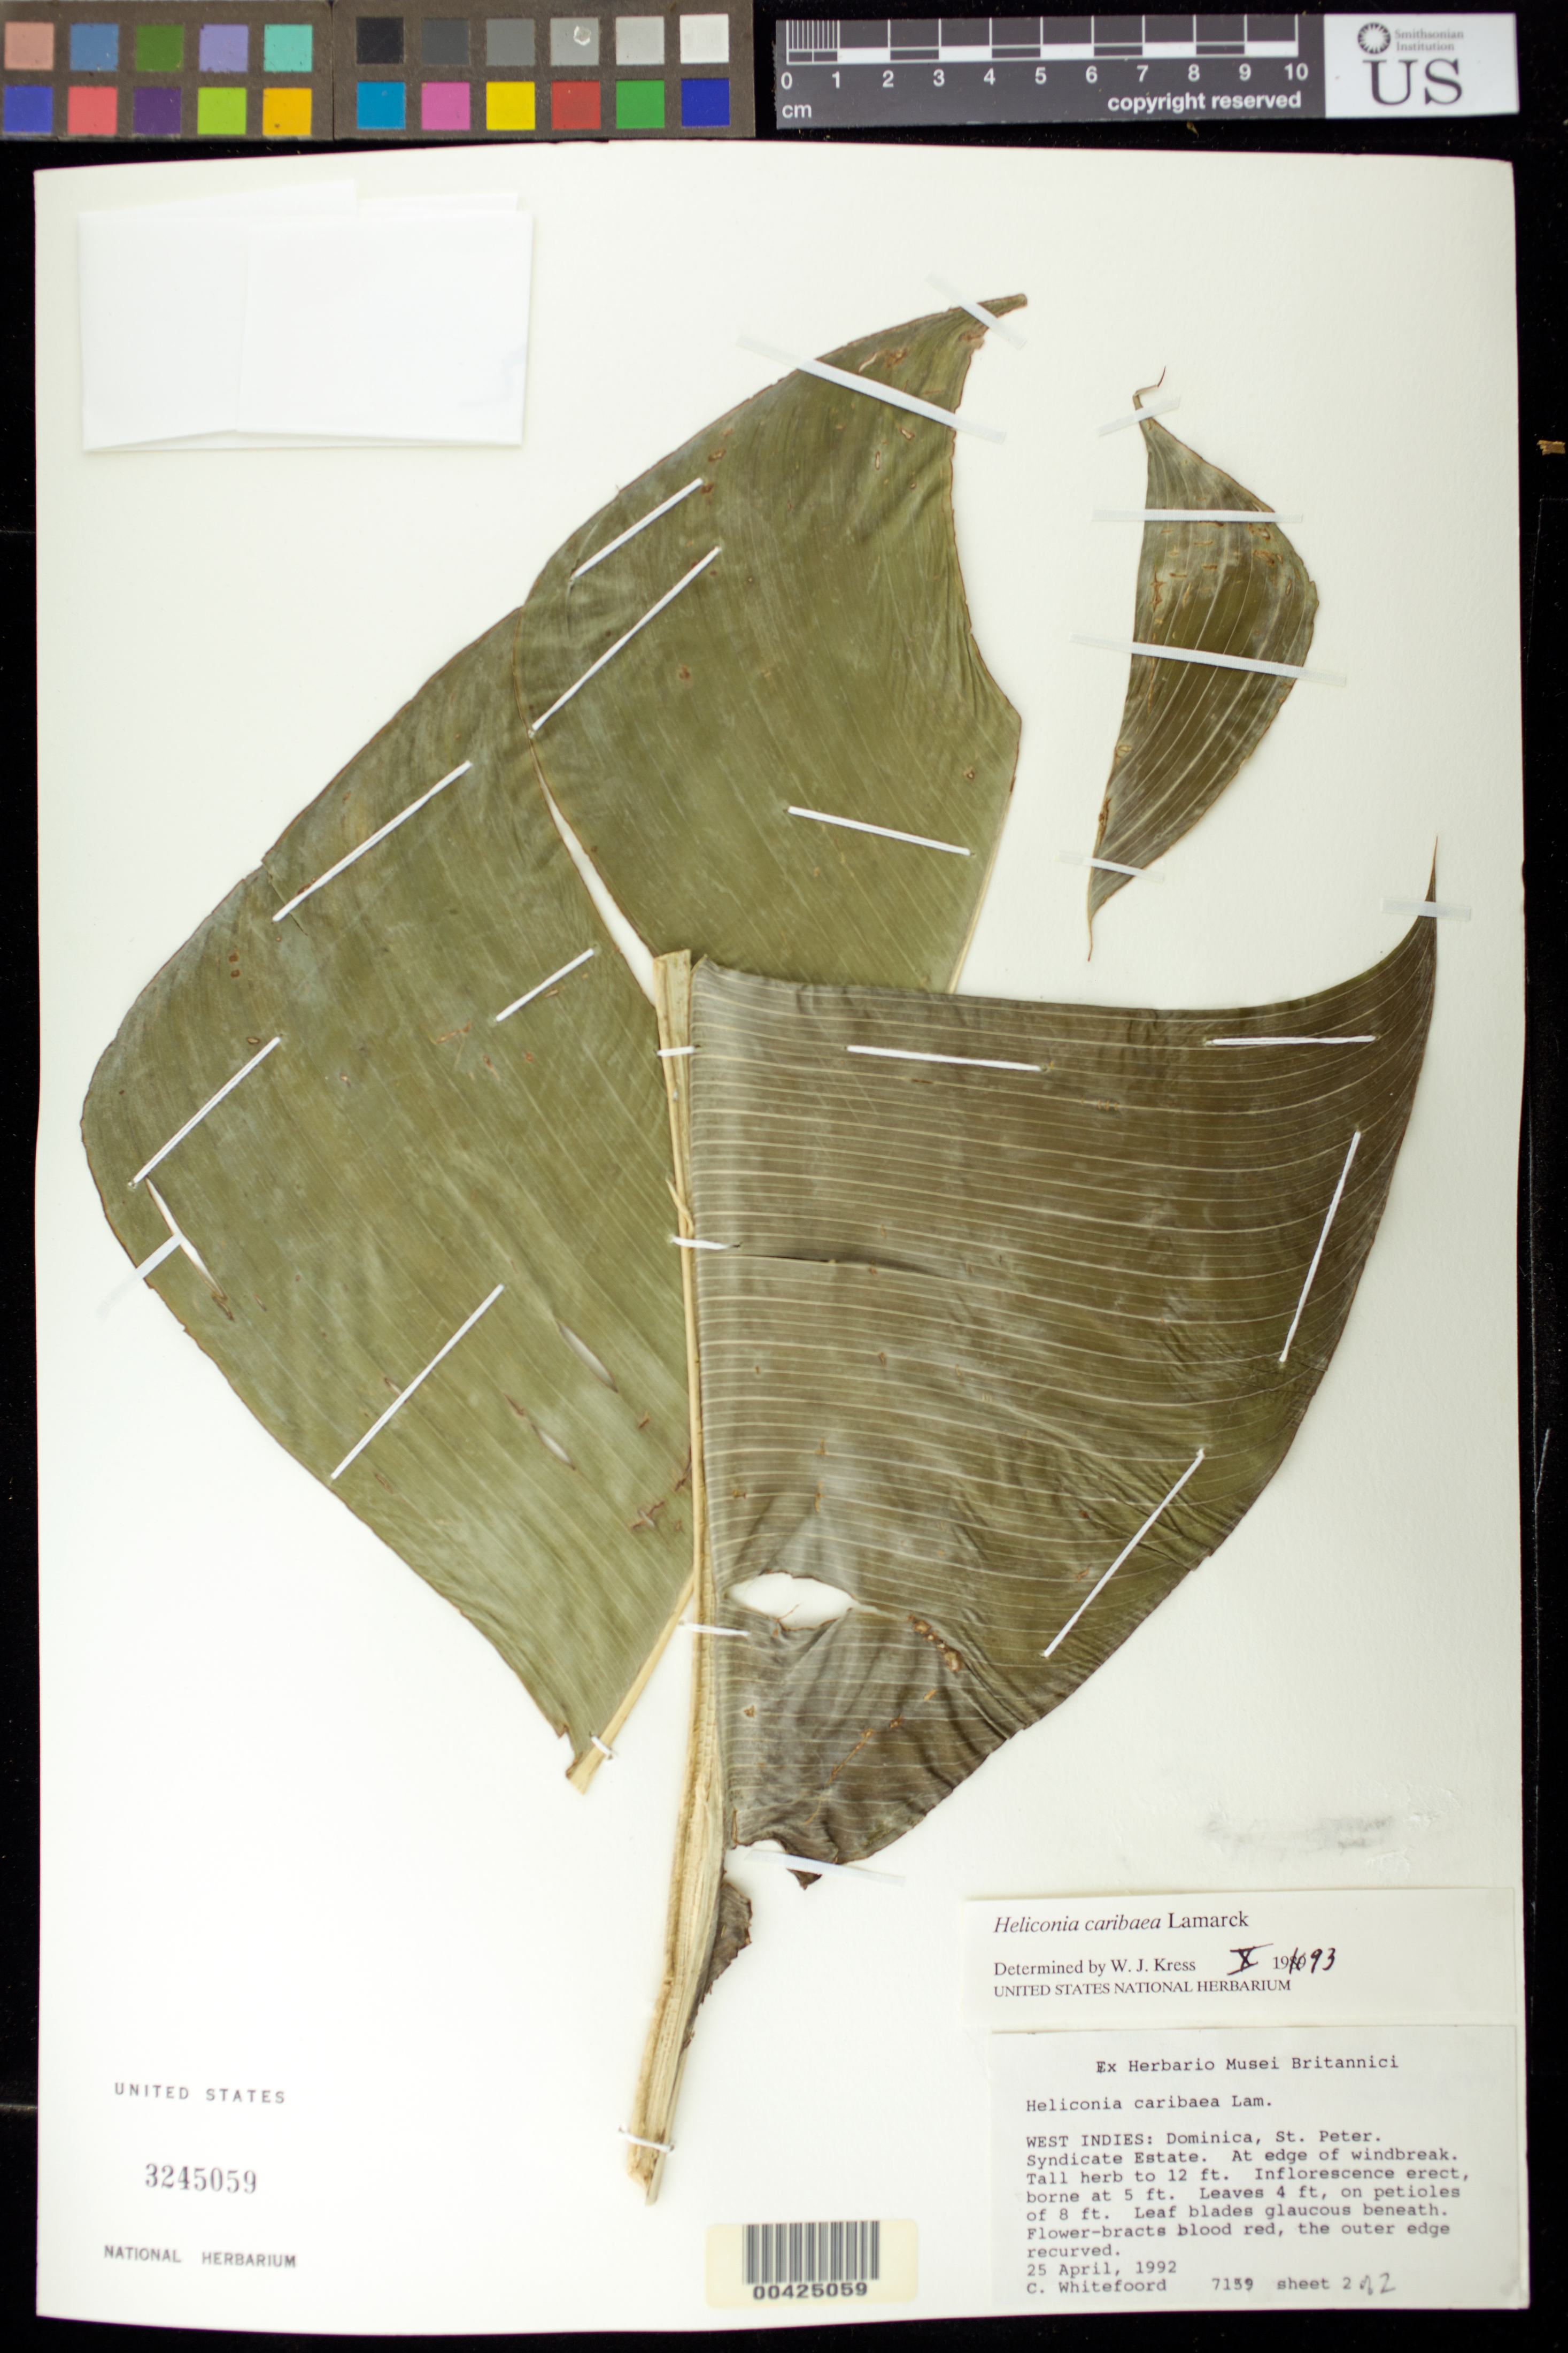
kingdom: Plantae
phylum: Tracheophyta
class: Liliopsida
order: Zingiberales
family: Heliconiaceae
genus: Heliconia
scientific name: Heliconia caribaea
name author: Lam.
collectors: C. Whitefoord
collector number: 7159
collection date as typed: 25 Apr 1992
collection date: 1992-04-25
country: Dominica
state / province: St. Peter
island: Dominica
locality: Syndicate estate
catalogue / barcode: US 3245059